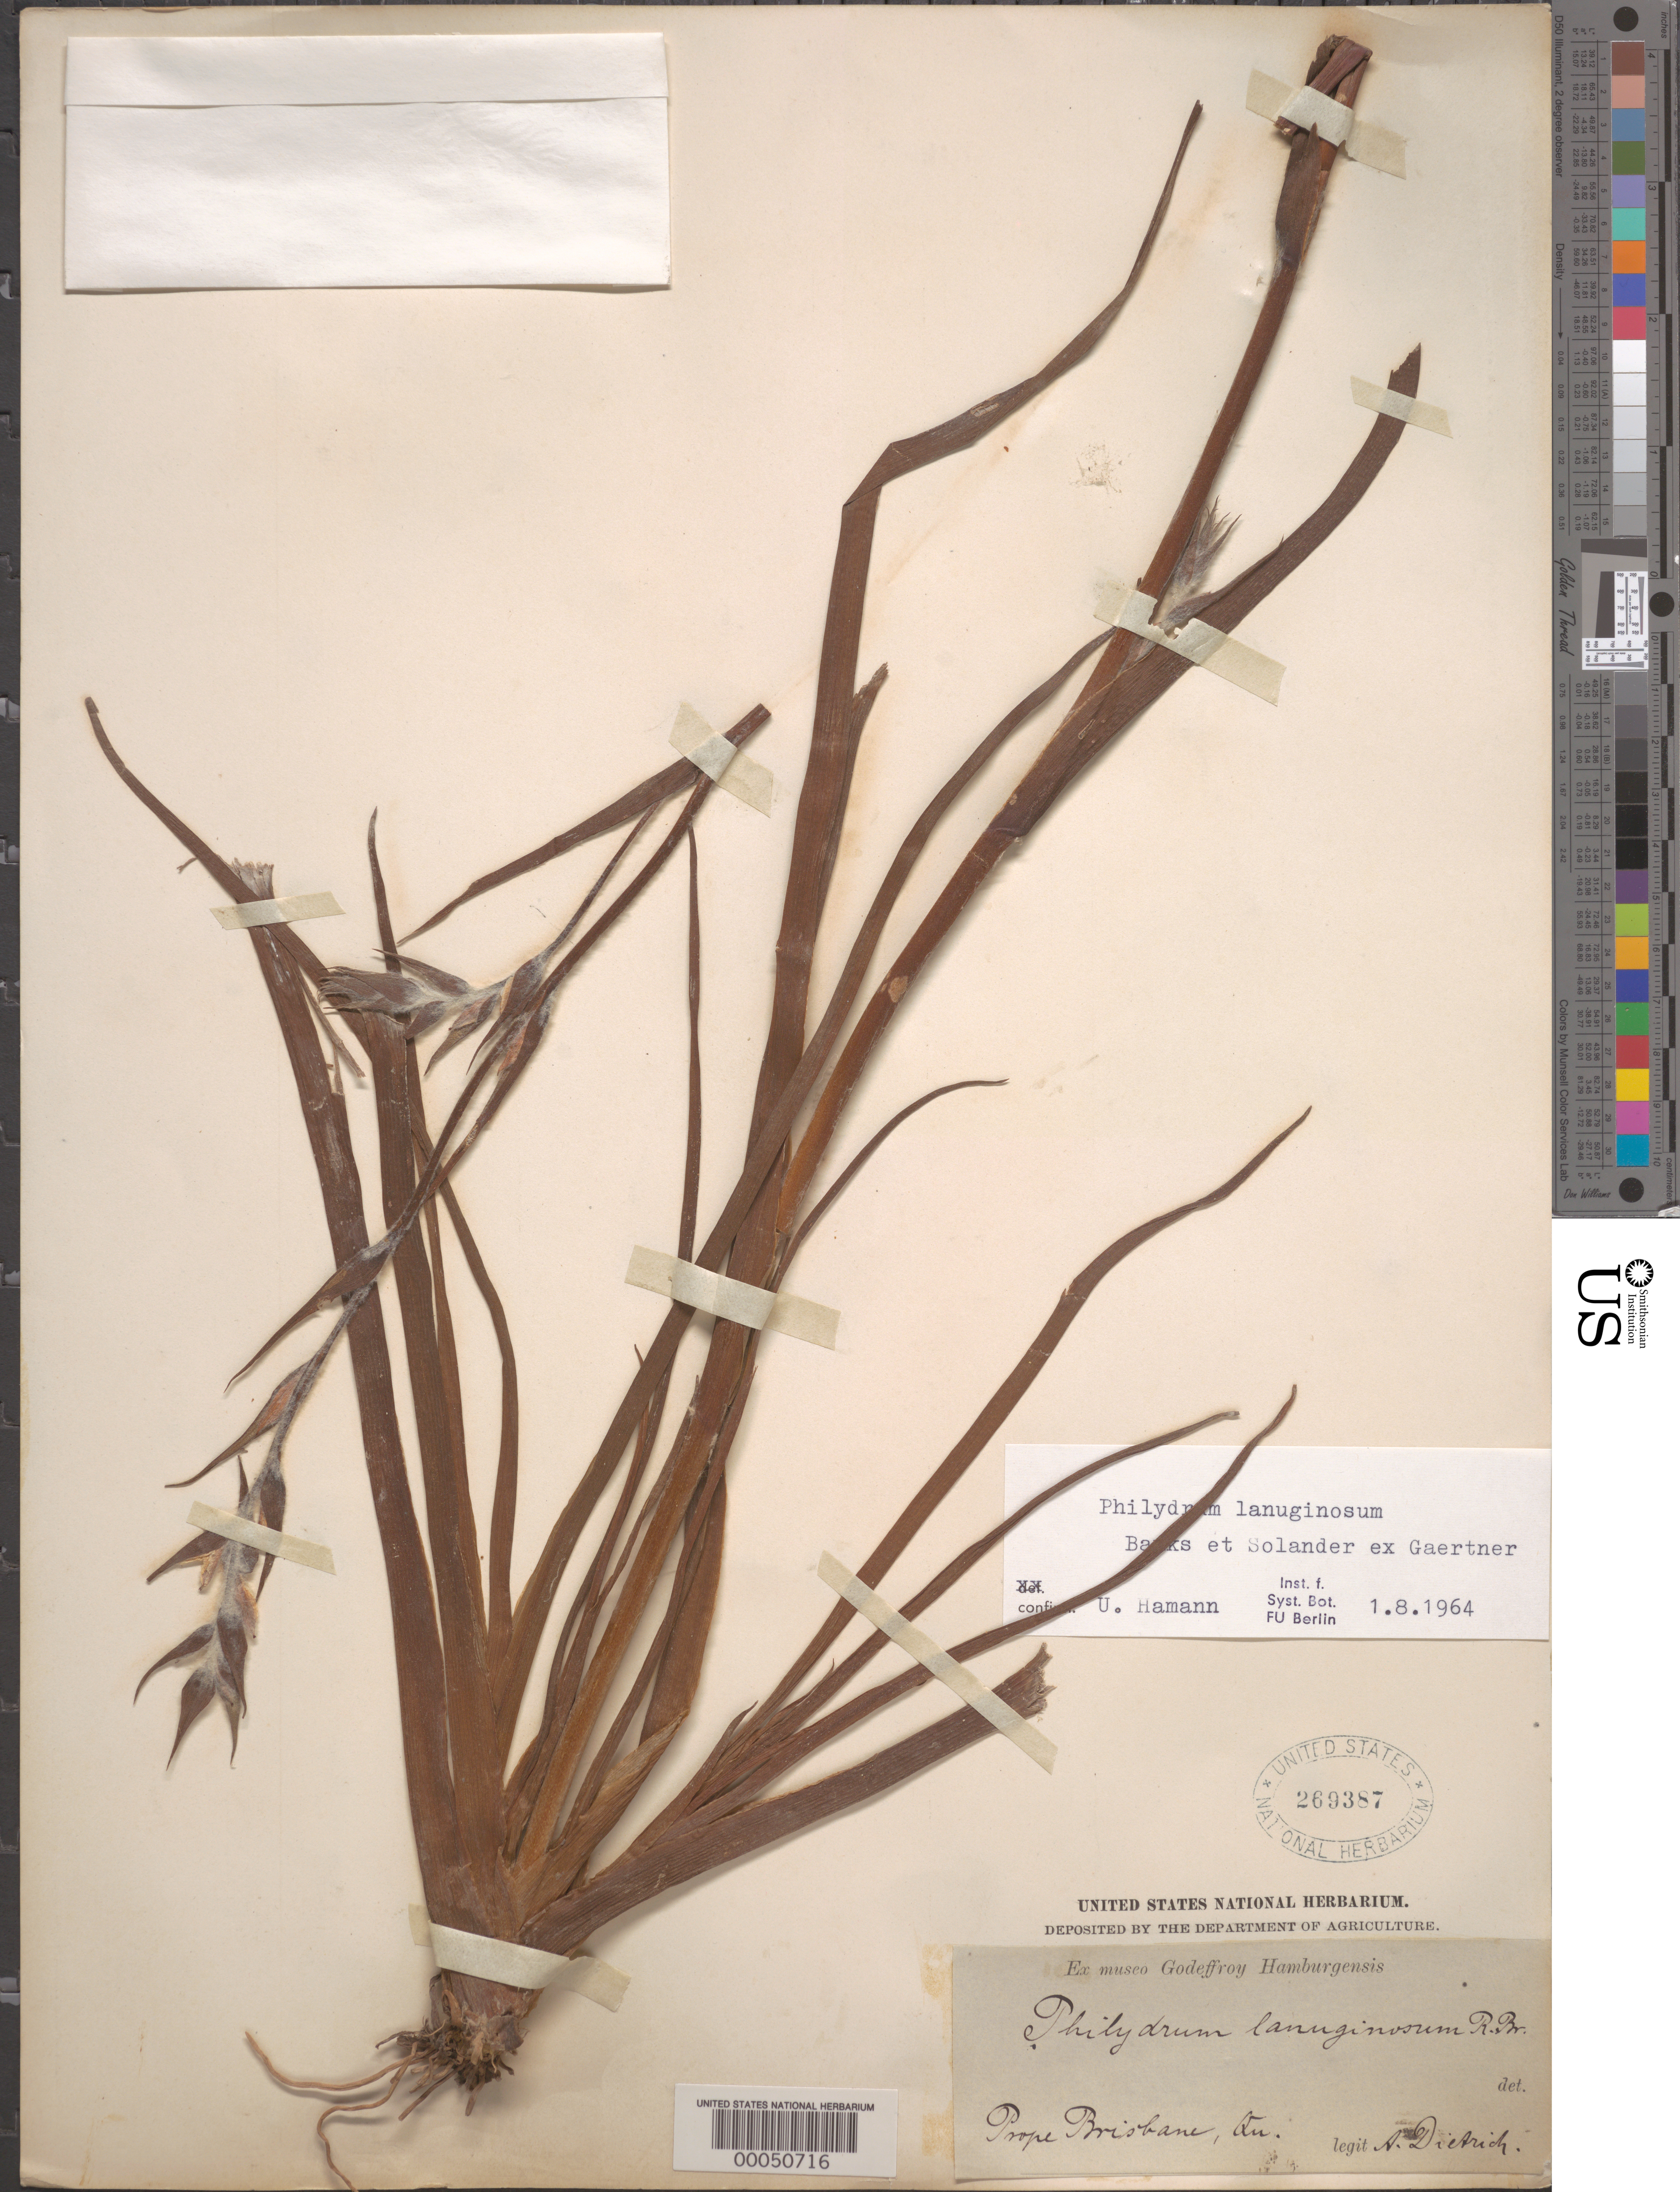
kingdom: Plantae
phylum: Tracheophyta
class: Liliopsida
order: Commelinales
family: Philydraceae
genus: Philydrum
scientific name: Philydrum lanuginosum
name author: Banks & Sol. ex Gaertn.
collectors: A. Dietrich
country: Australia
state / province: Queensland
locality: Near brisbane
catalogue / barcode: US 269387